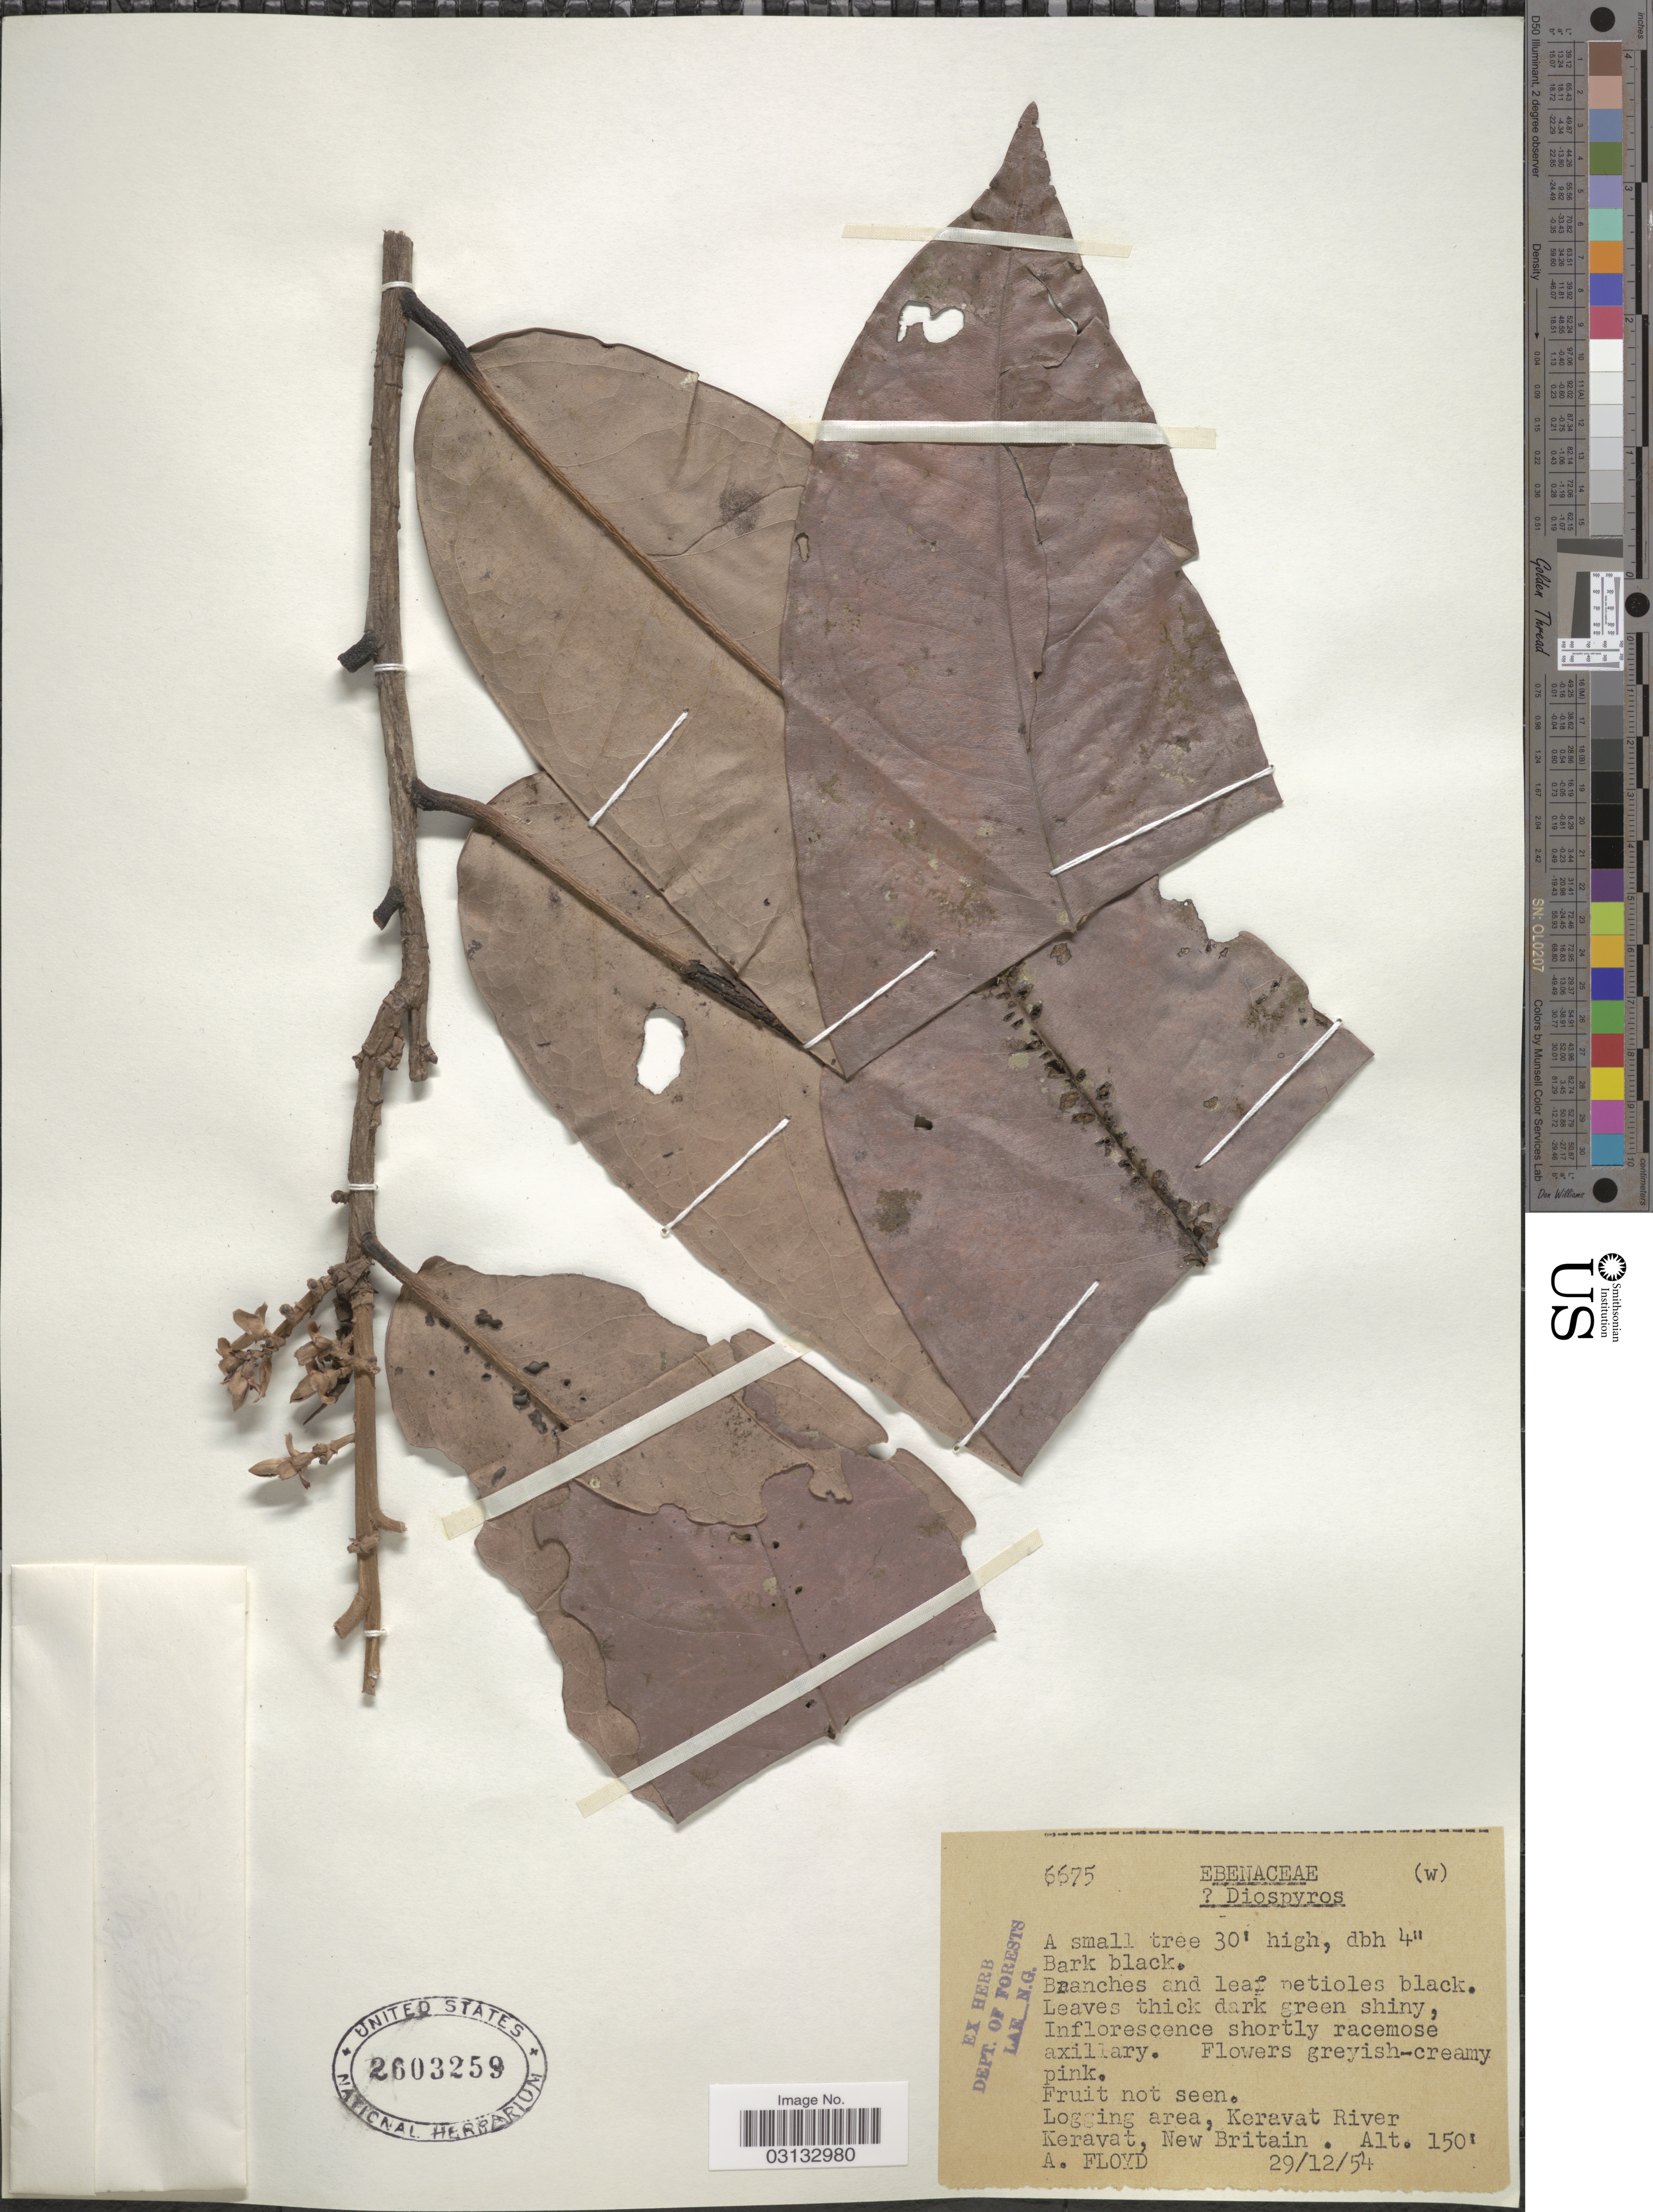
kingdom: Plantae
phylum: Tracheophyta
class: Magnoliopsida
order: Ericales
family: Ebenaceae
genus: Diospyros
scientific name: Diospyros sp.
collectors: A. Floyd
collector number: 6675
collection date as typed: Transcribed d/m/y: 29/12/54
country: Papua New Guinea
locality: Logging area, Keravat River, Keravat, New Britain.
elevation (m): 46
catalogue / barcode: US 2603259